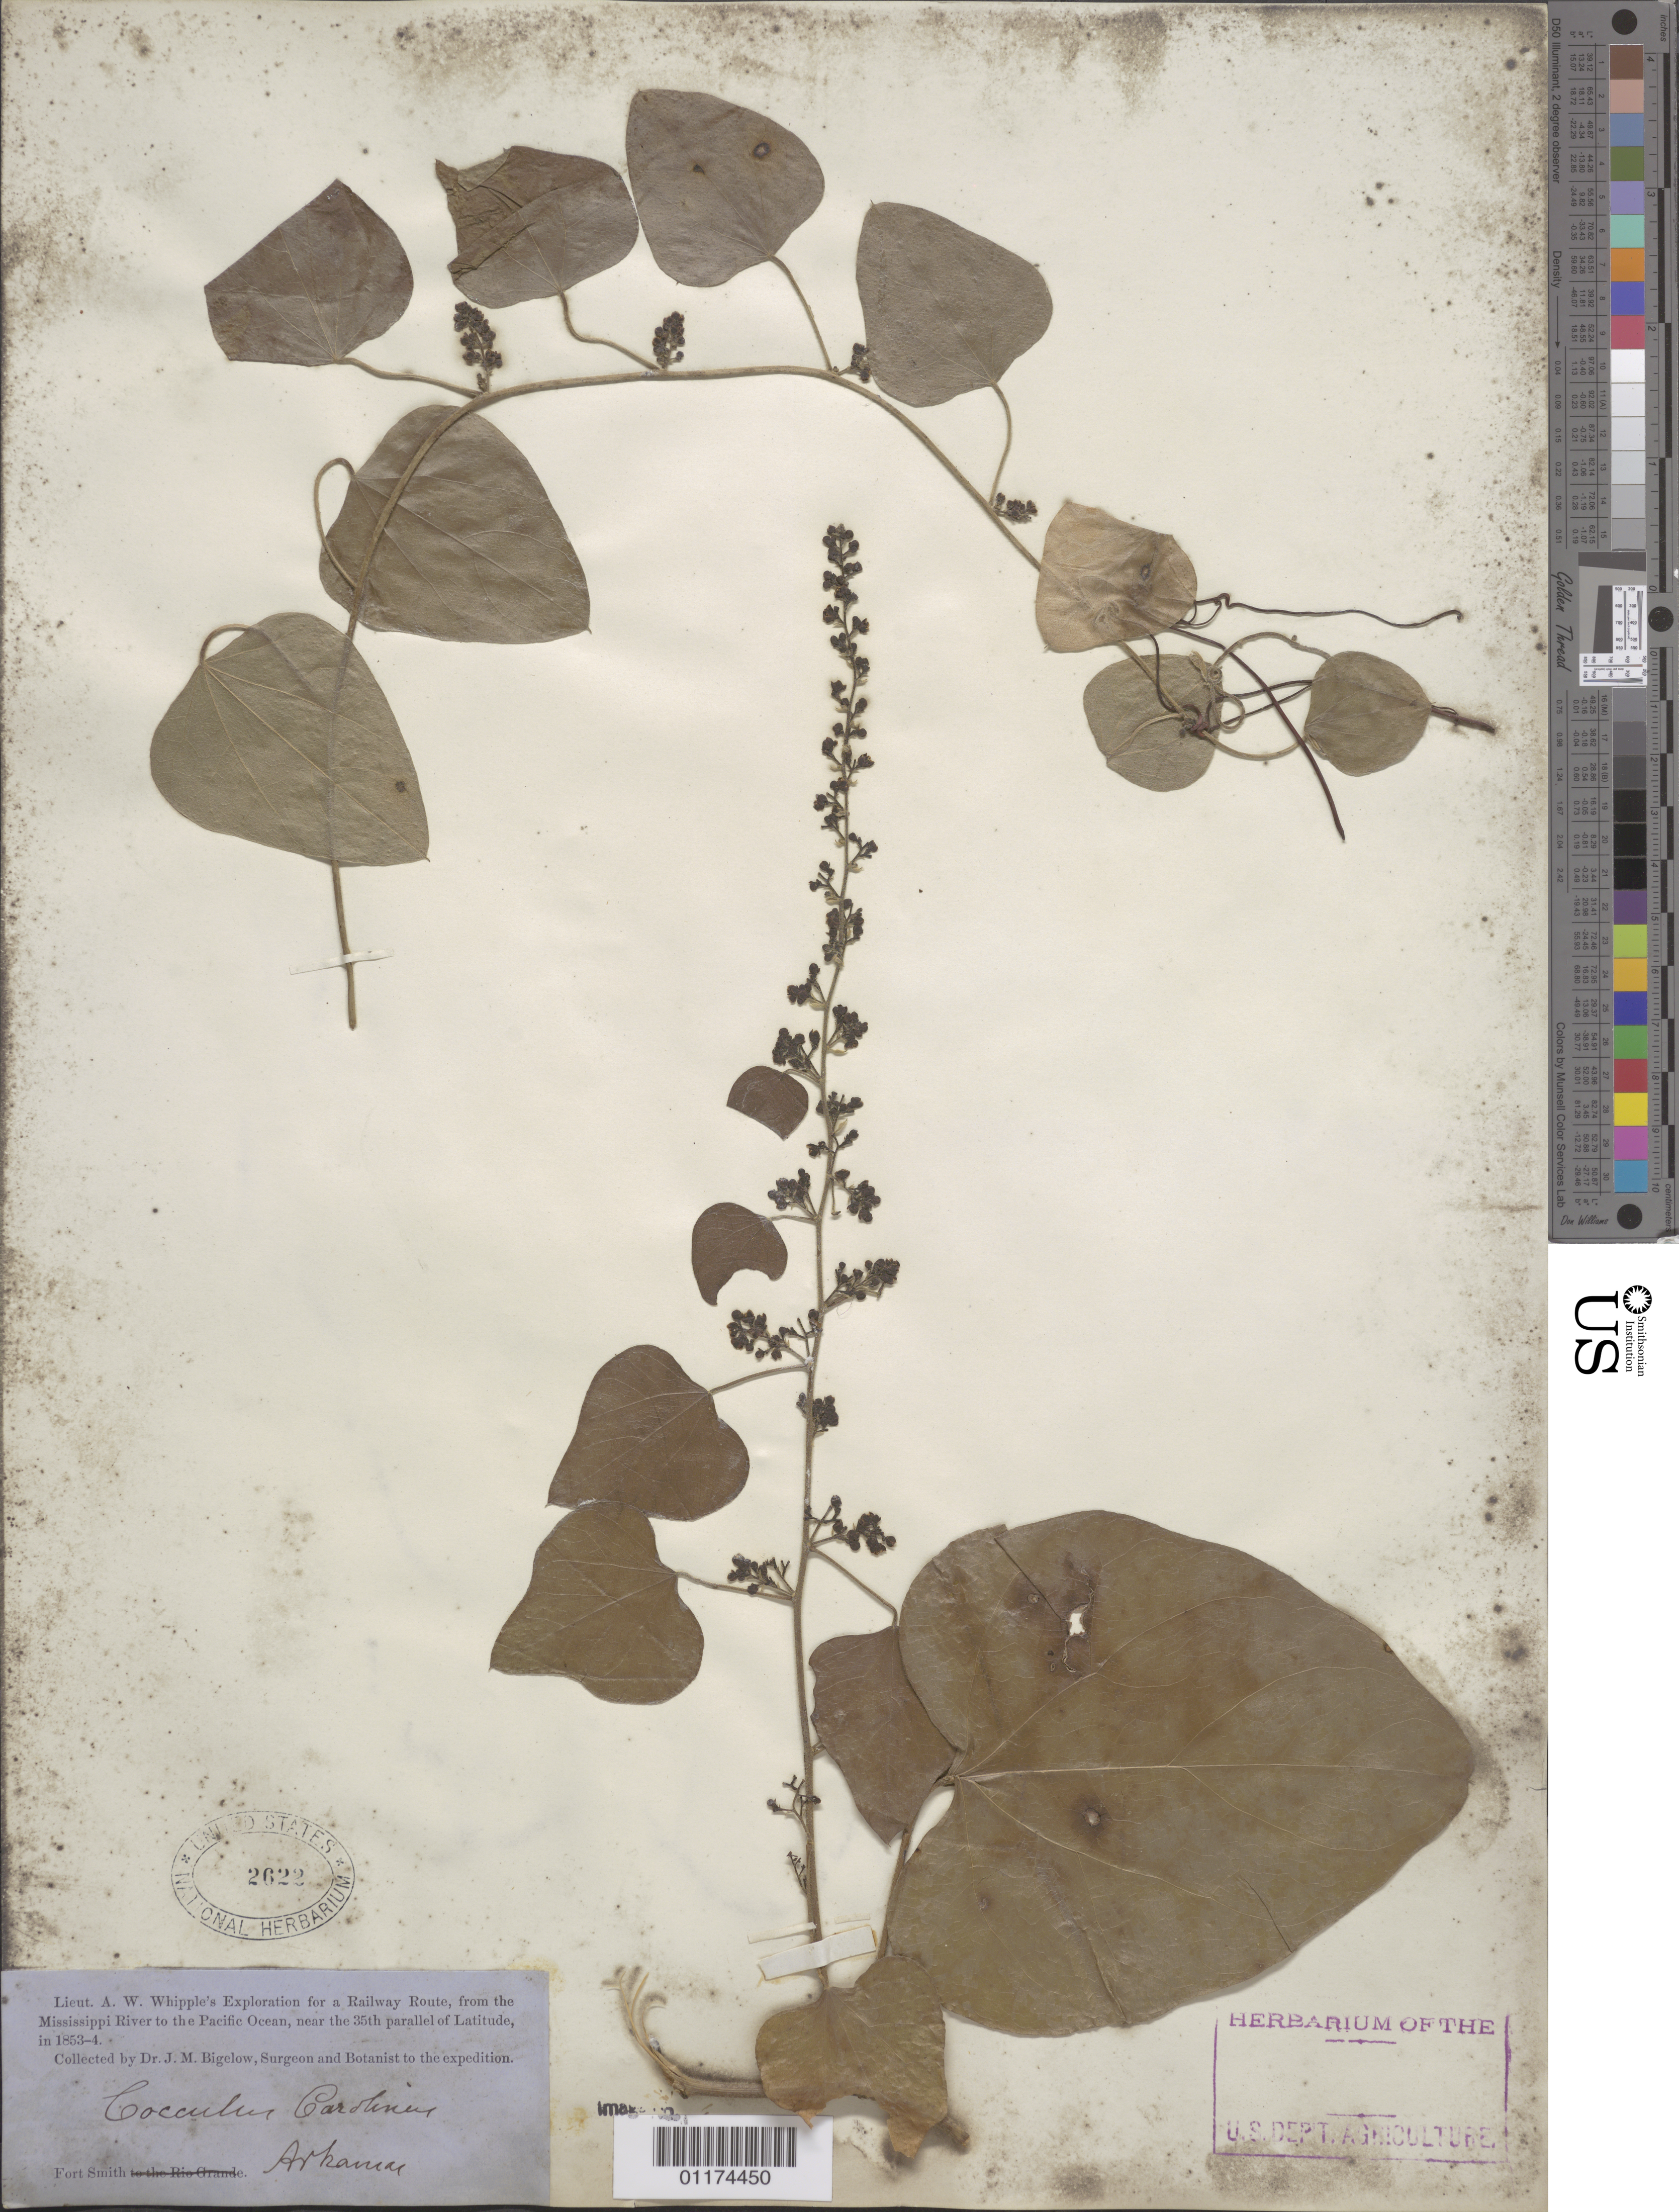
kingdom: Plantae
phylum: Tracheophyta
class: Magnoliopsida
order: Ranunculales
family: Menispermaceae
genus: Cocculus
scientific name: Cocculus carolinianus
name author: Auct.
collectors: J. M. Bigelow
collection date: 1853/1854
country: United States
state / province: Arkansas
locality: Fort Smith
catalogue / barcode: US 2622